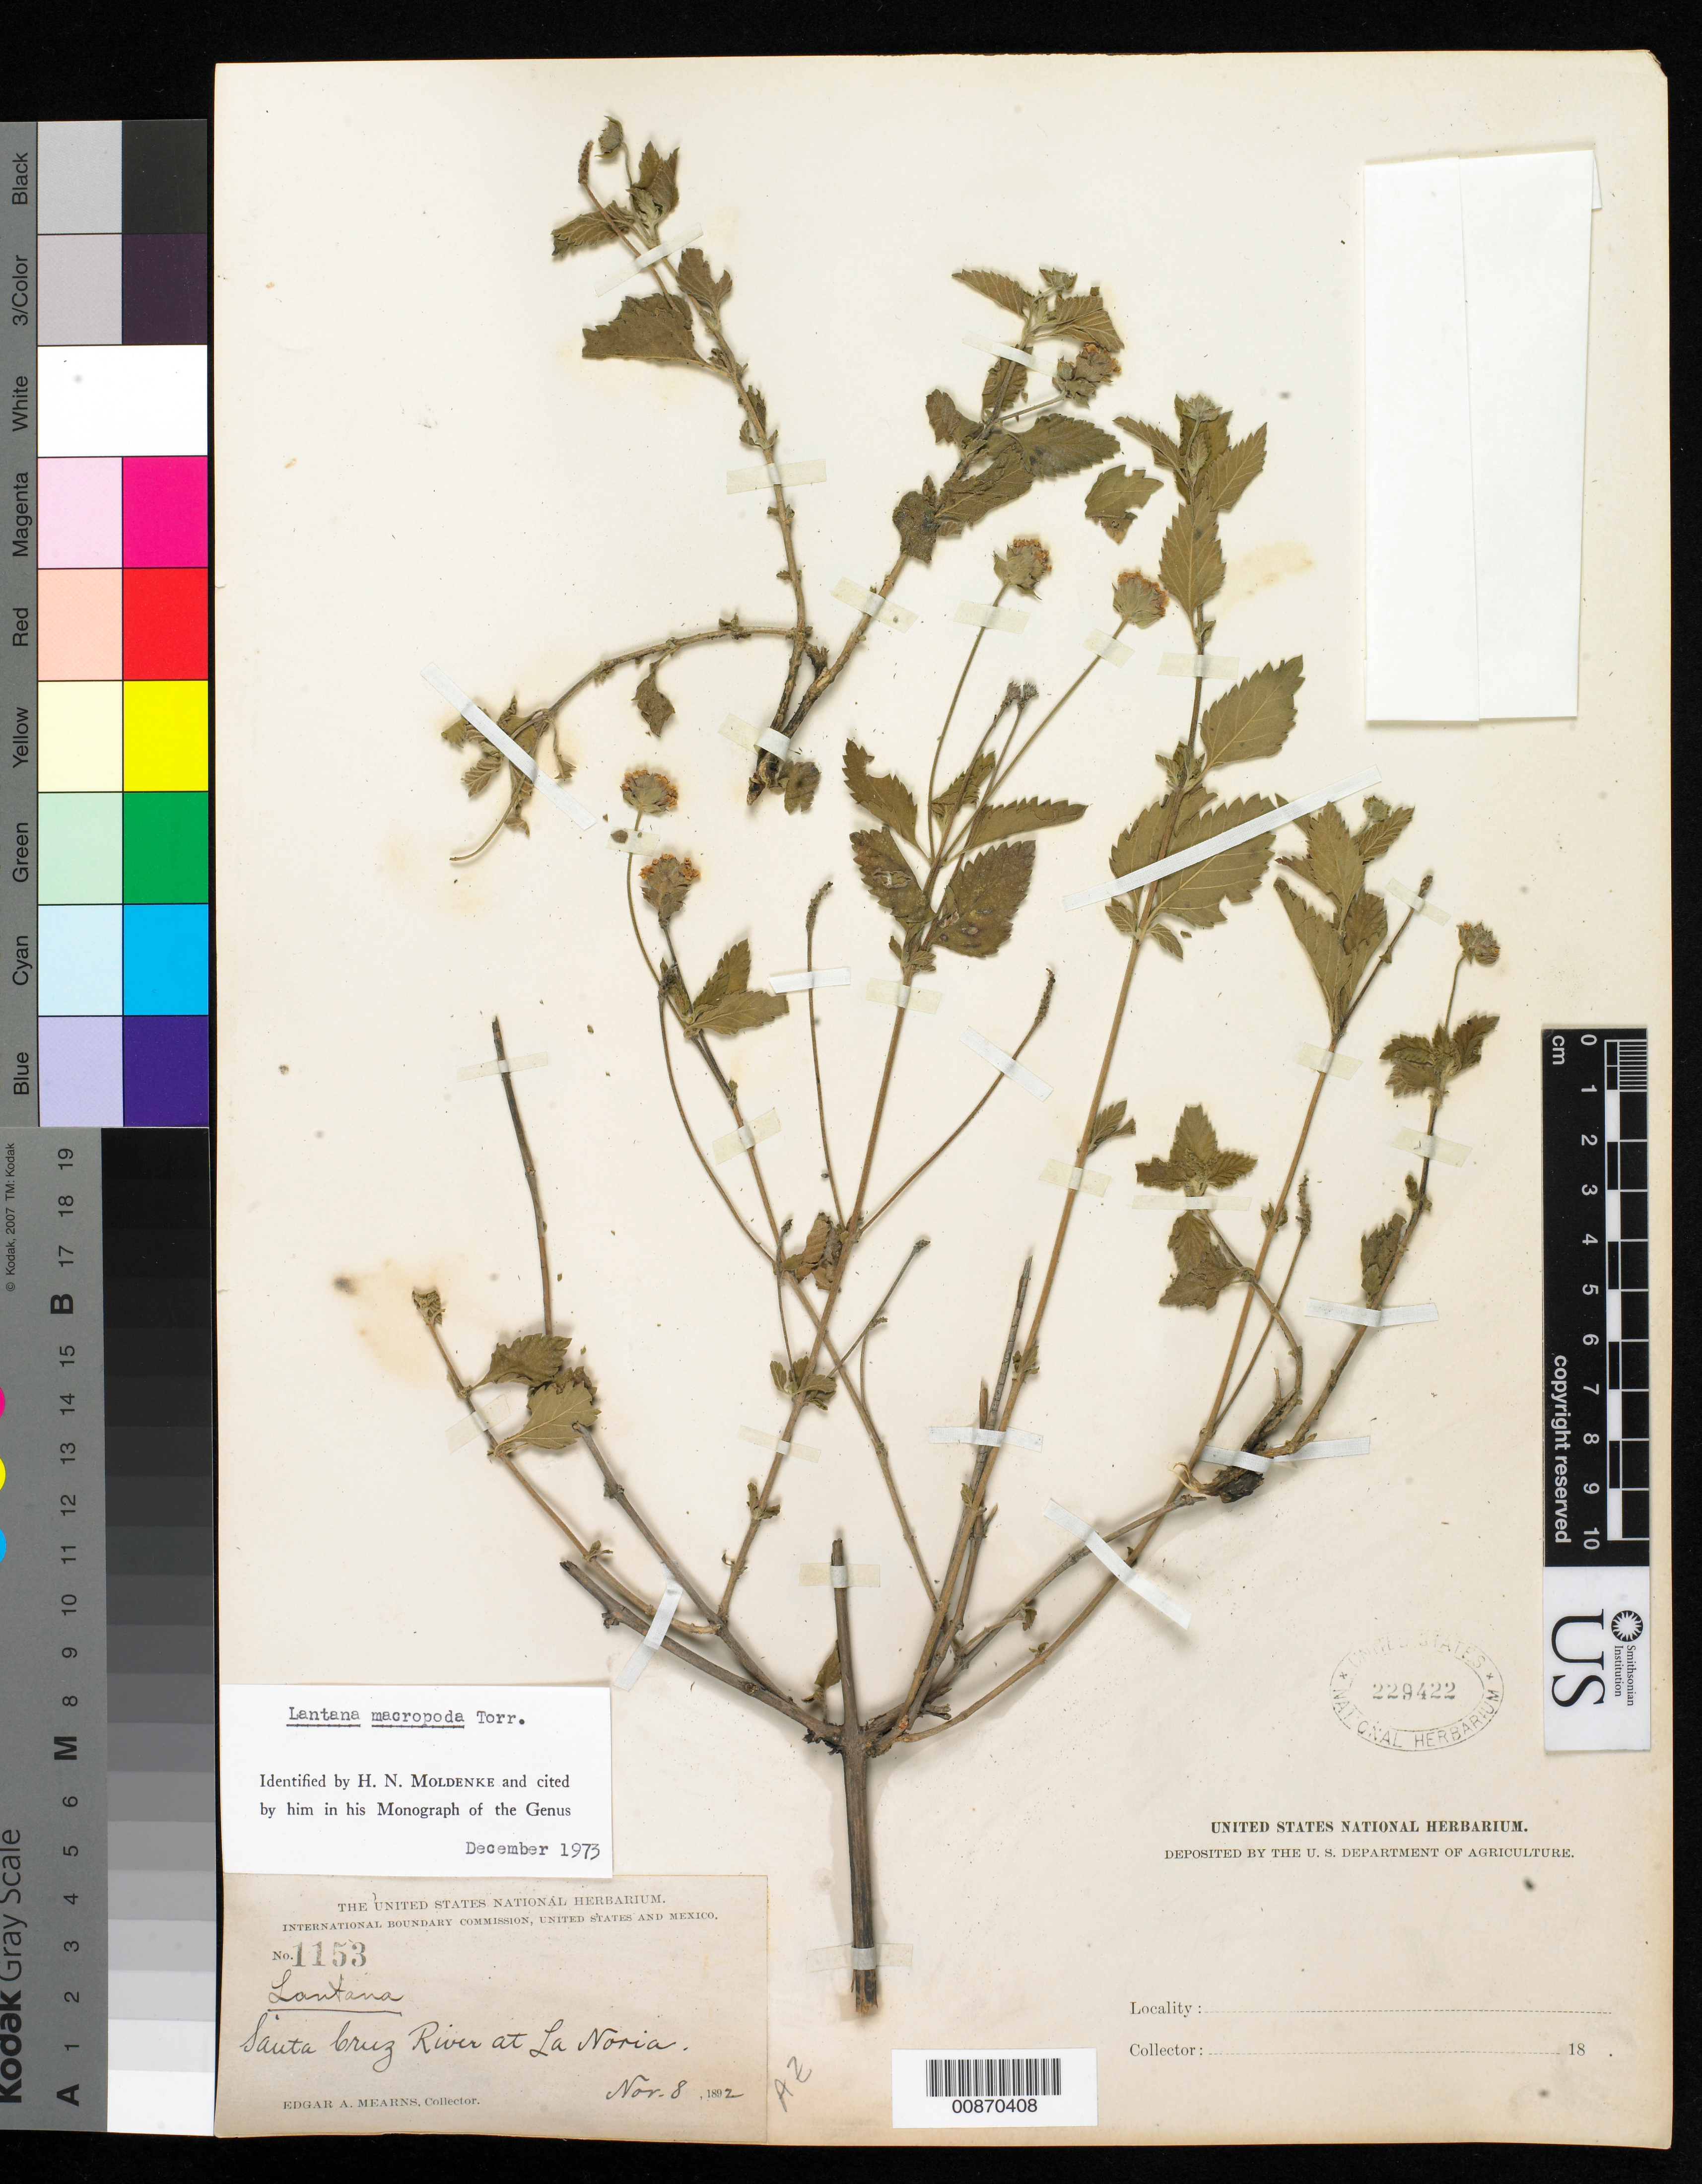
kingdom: Plantae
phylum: Tracheophyta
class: Magnoliopsida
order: Lamiales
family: Verbenaceae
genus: Lantana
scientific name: Lantana macropoda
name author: Torr.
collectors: E. A. Mearns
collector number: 1153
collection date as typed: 08 Nov 1892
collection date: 1892-11-08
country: United States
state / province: Arizona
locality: Santa Cruz River, at La Noria.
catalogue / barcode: US 229422